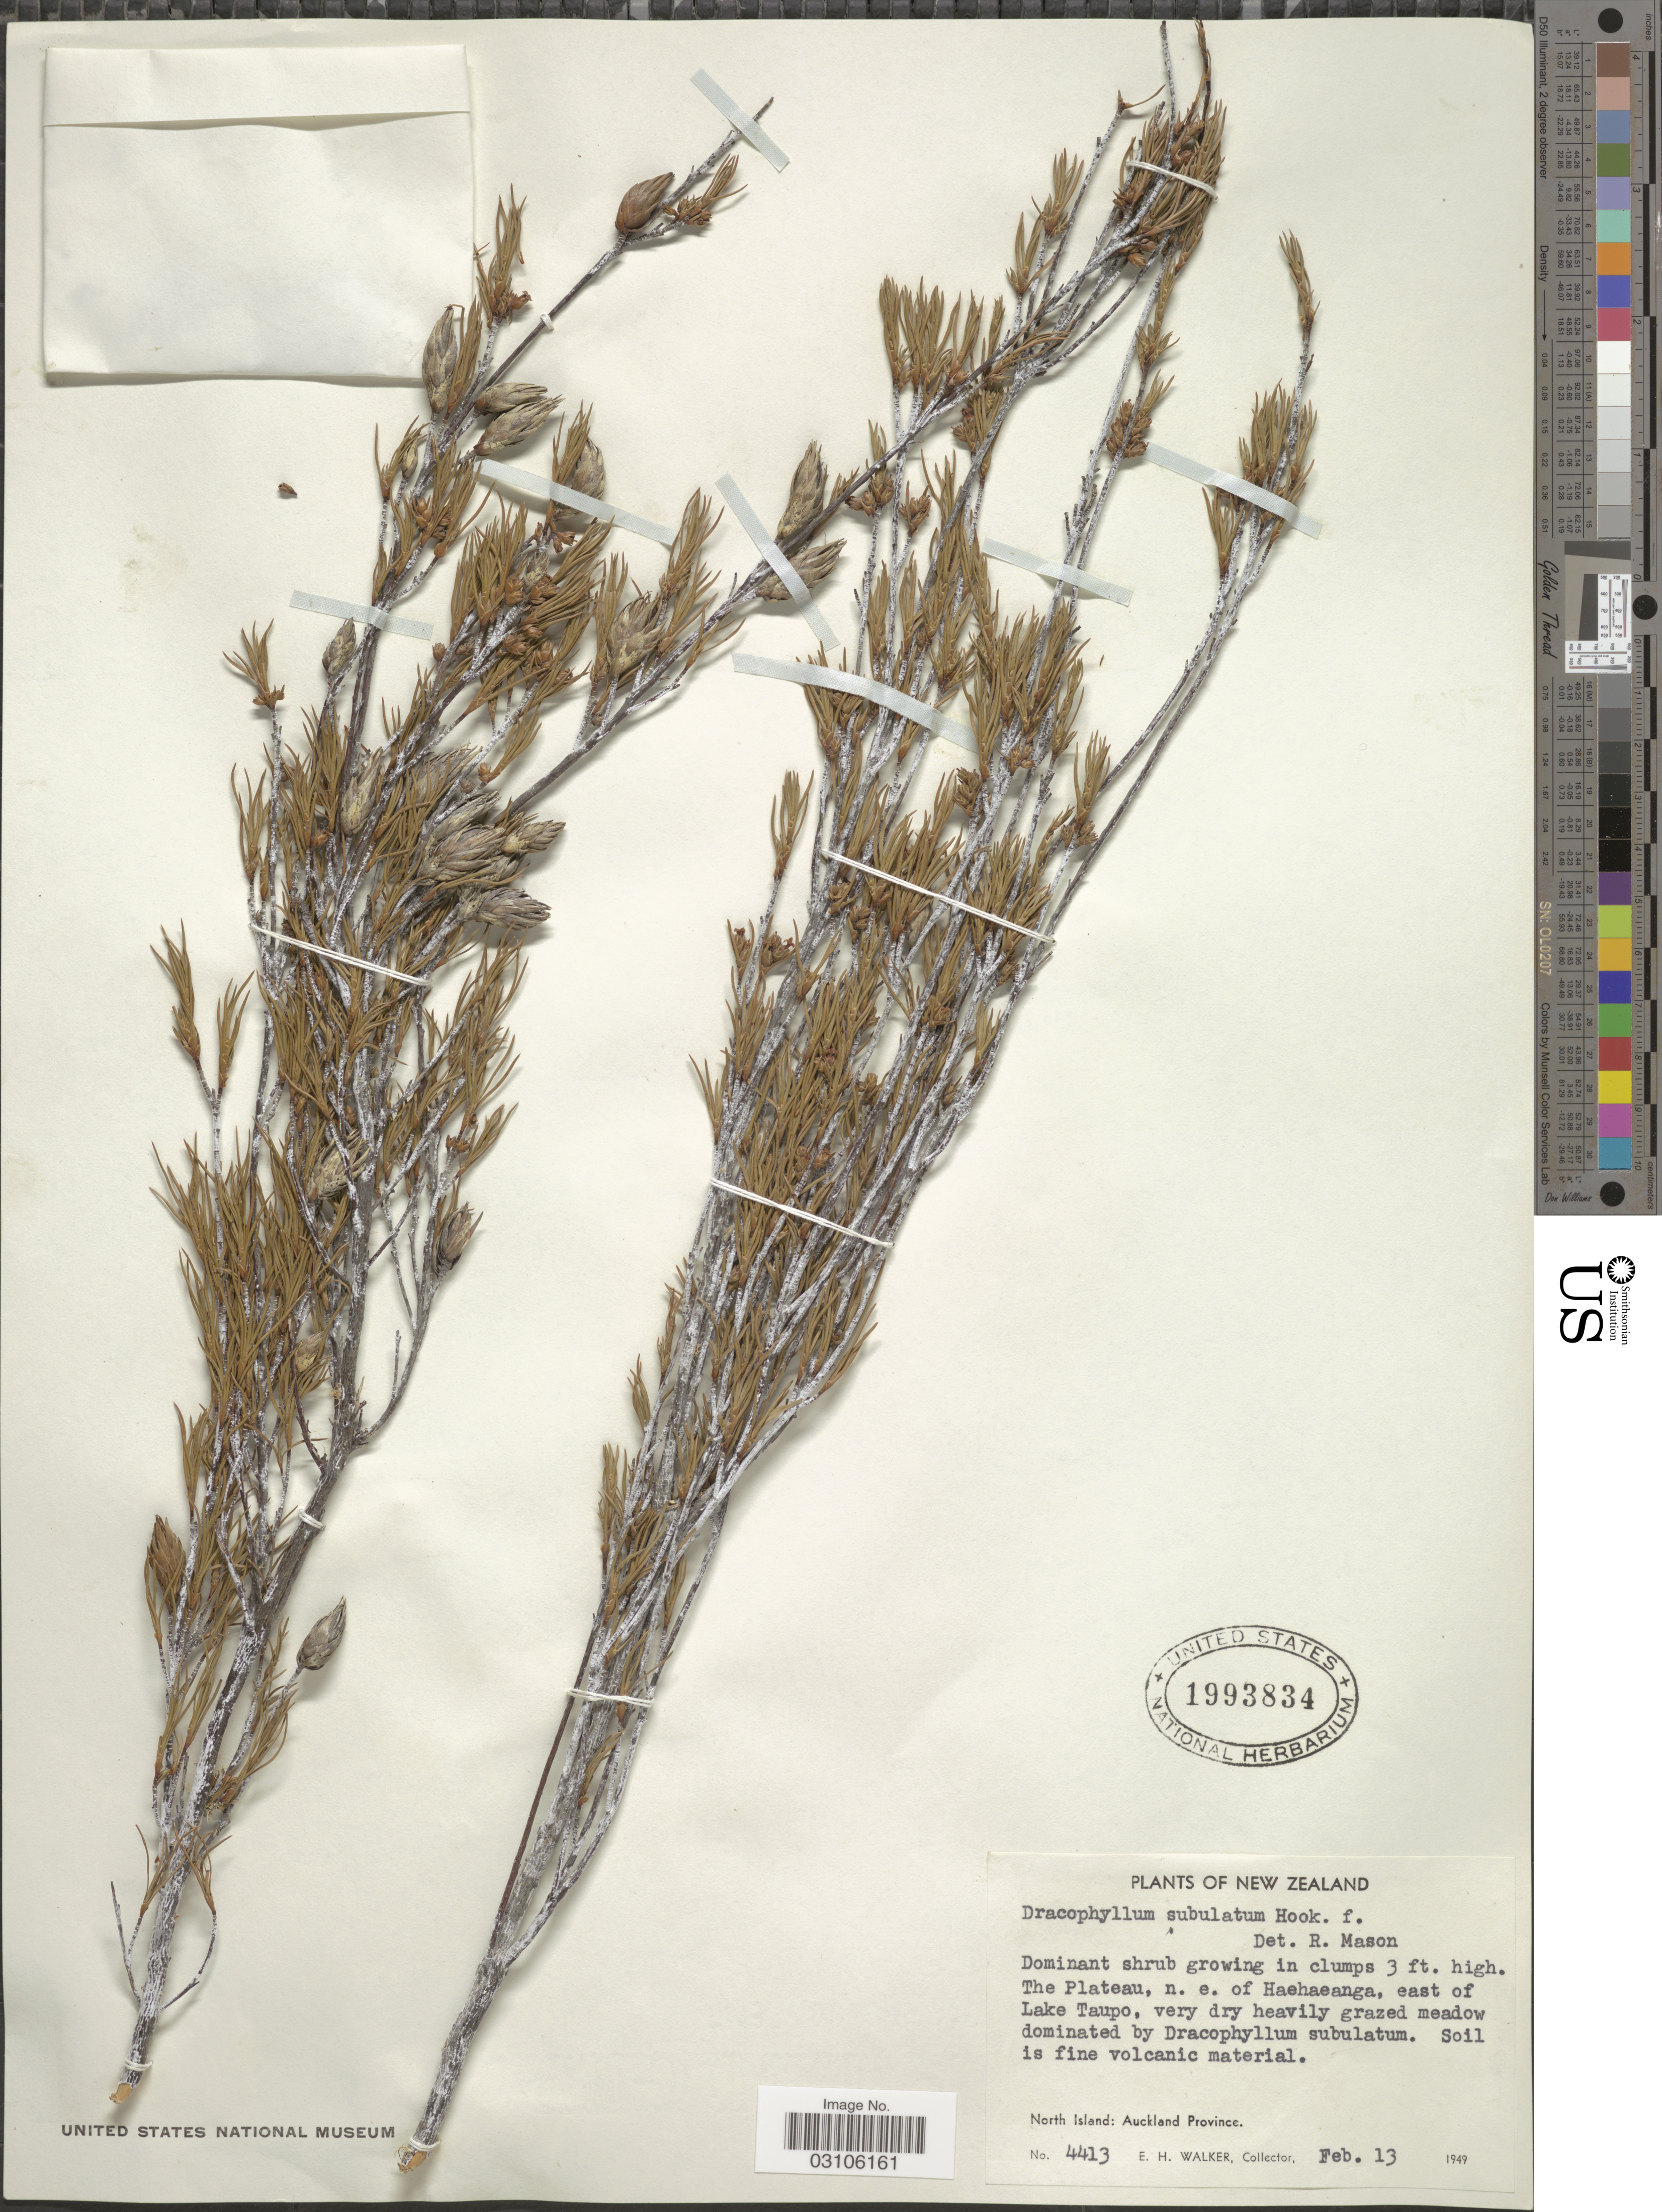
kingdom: Plantae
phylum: Tracheophyta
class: Magnoliopsida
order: Ericales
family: Ericaceae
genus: Dracophyllum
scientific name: Dracophyllum subulatum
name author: Hook. f.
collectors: E. H. Walker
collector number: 4413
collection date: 1949-02-13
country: New Zealand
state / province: Auckland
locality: North Island.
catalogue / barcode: US 1993834